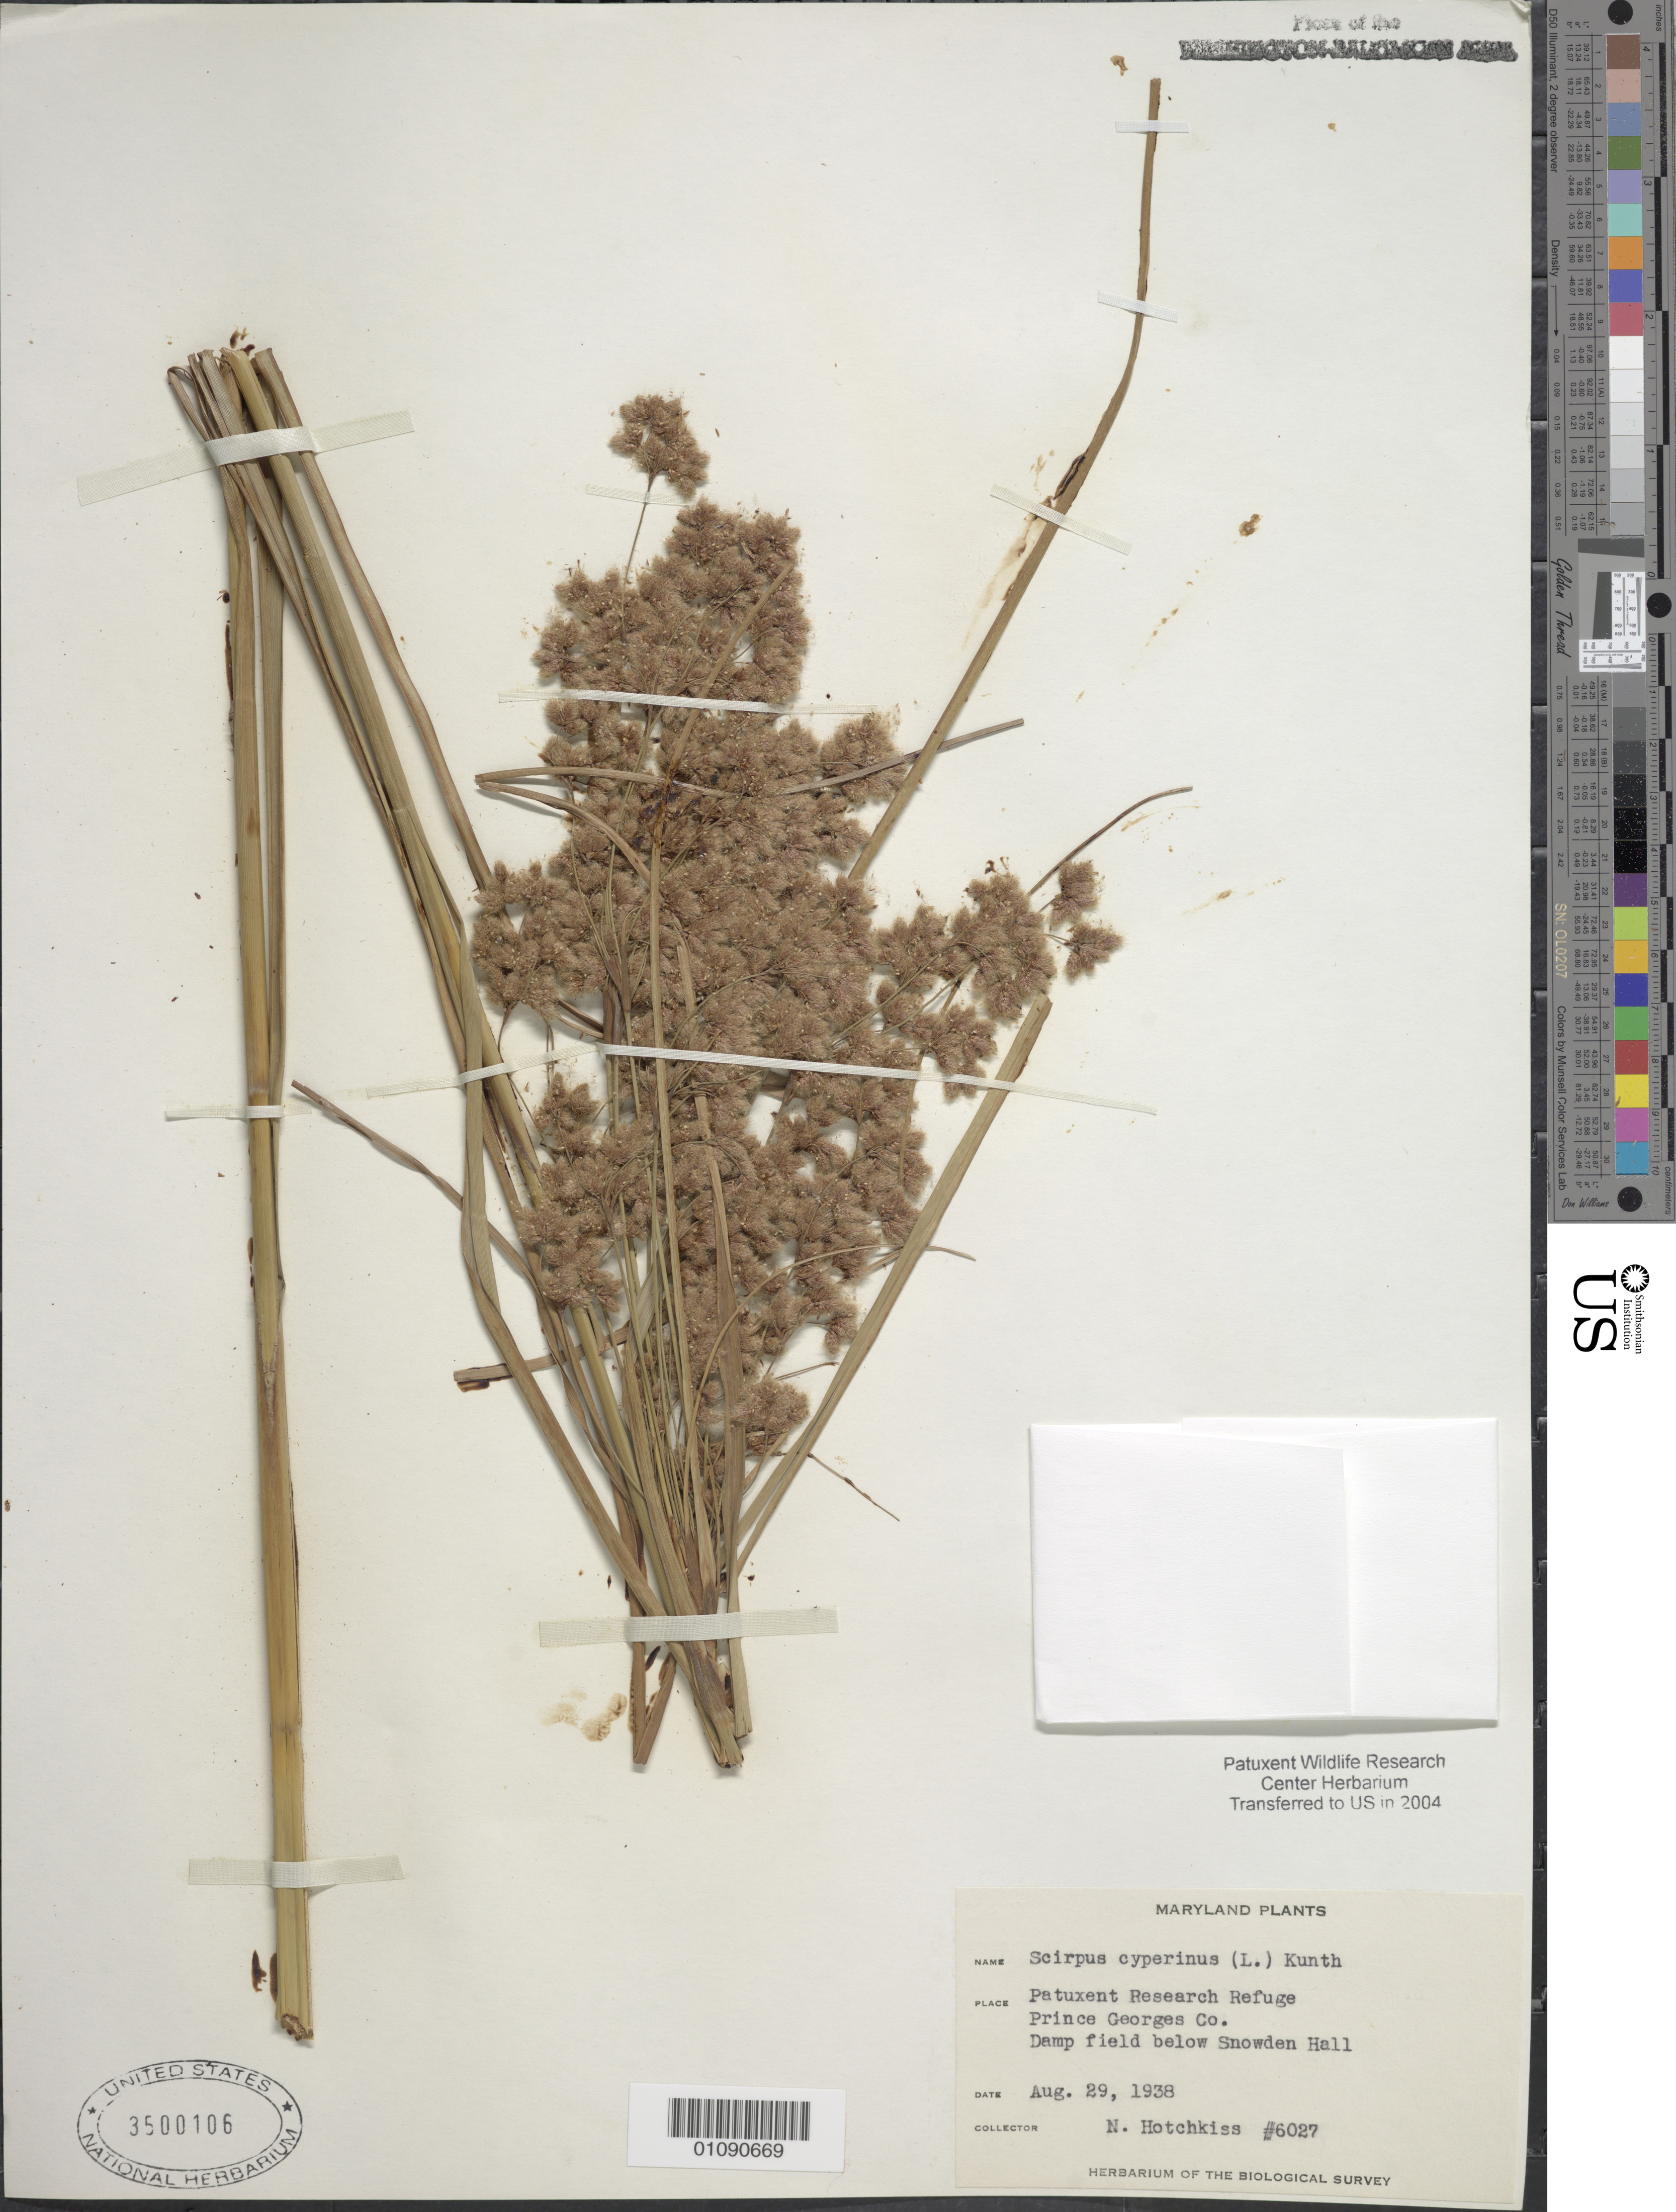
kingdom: Plantae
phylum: Tracheophyta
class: Liliopsida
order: Poales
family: Cyperaceae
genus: Scirpus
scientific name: Scirpus cyperinus (L.) Kunth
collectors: N. Hotchkiss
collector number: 6027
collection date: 1938-08-29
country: United States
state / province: Maryland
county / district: Prince George's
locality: Patuxent Wildlife Refuge, below Snowden Hall.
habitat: Damp field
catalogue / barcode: US 3500106